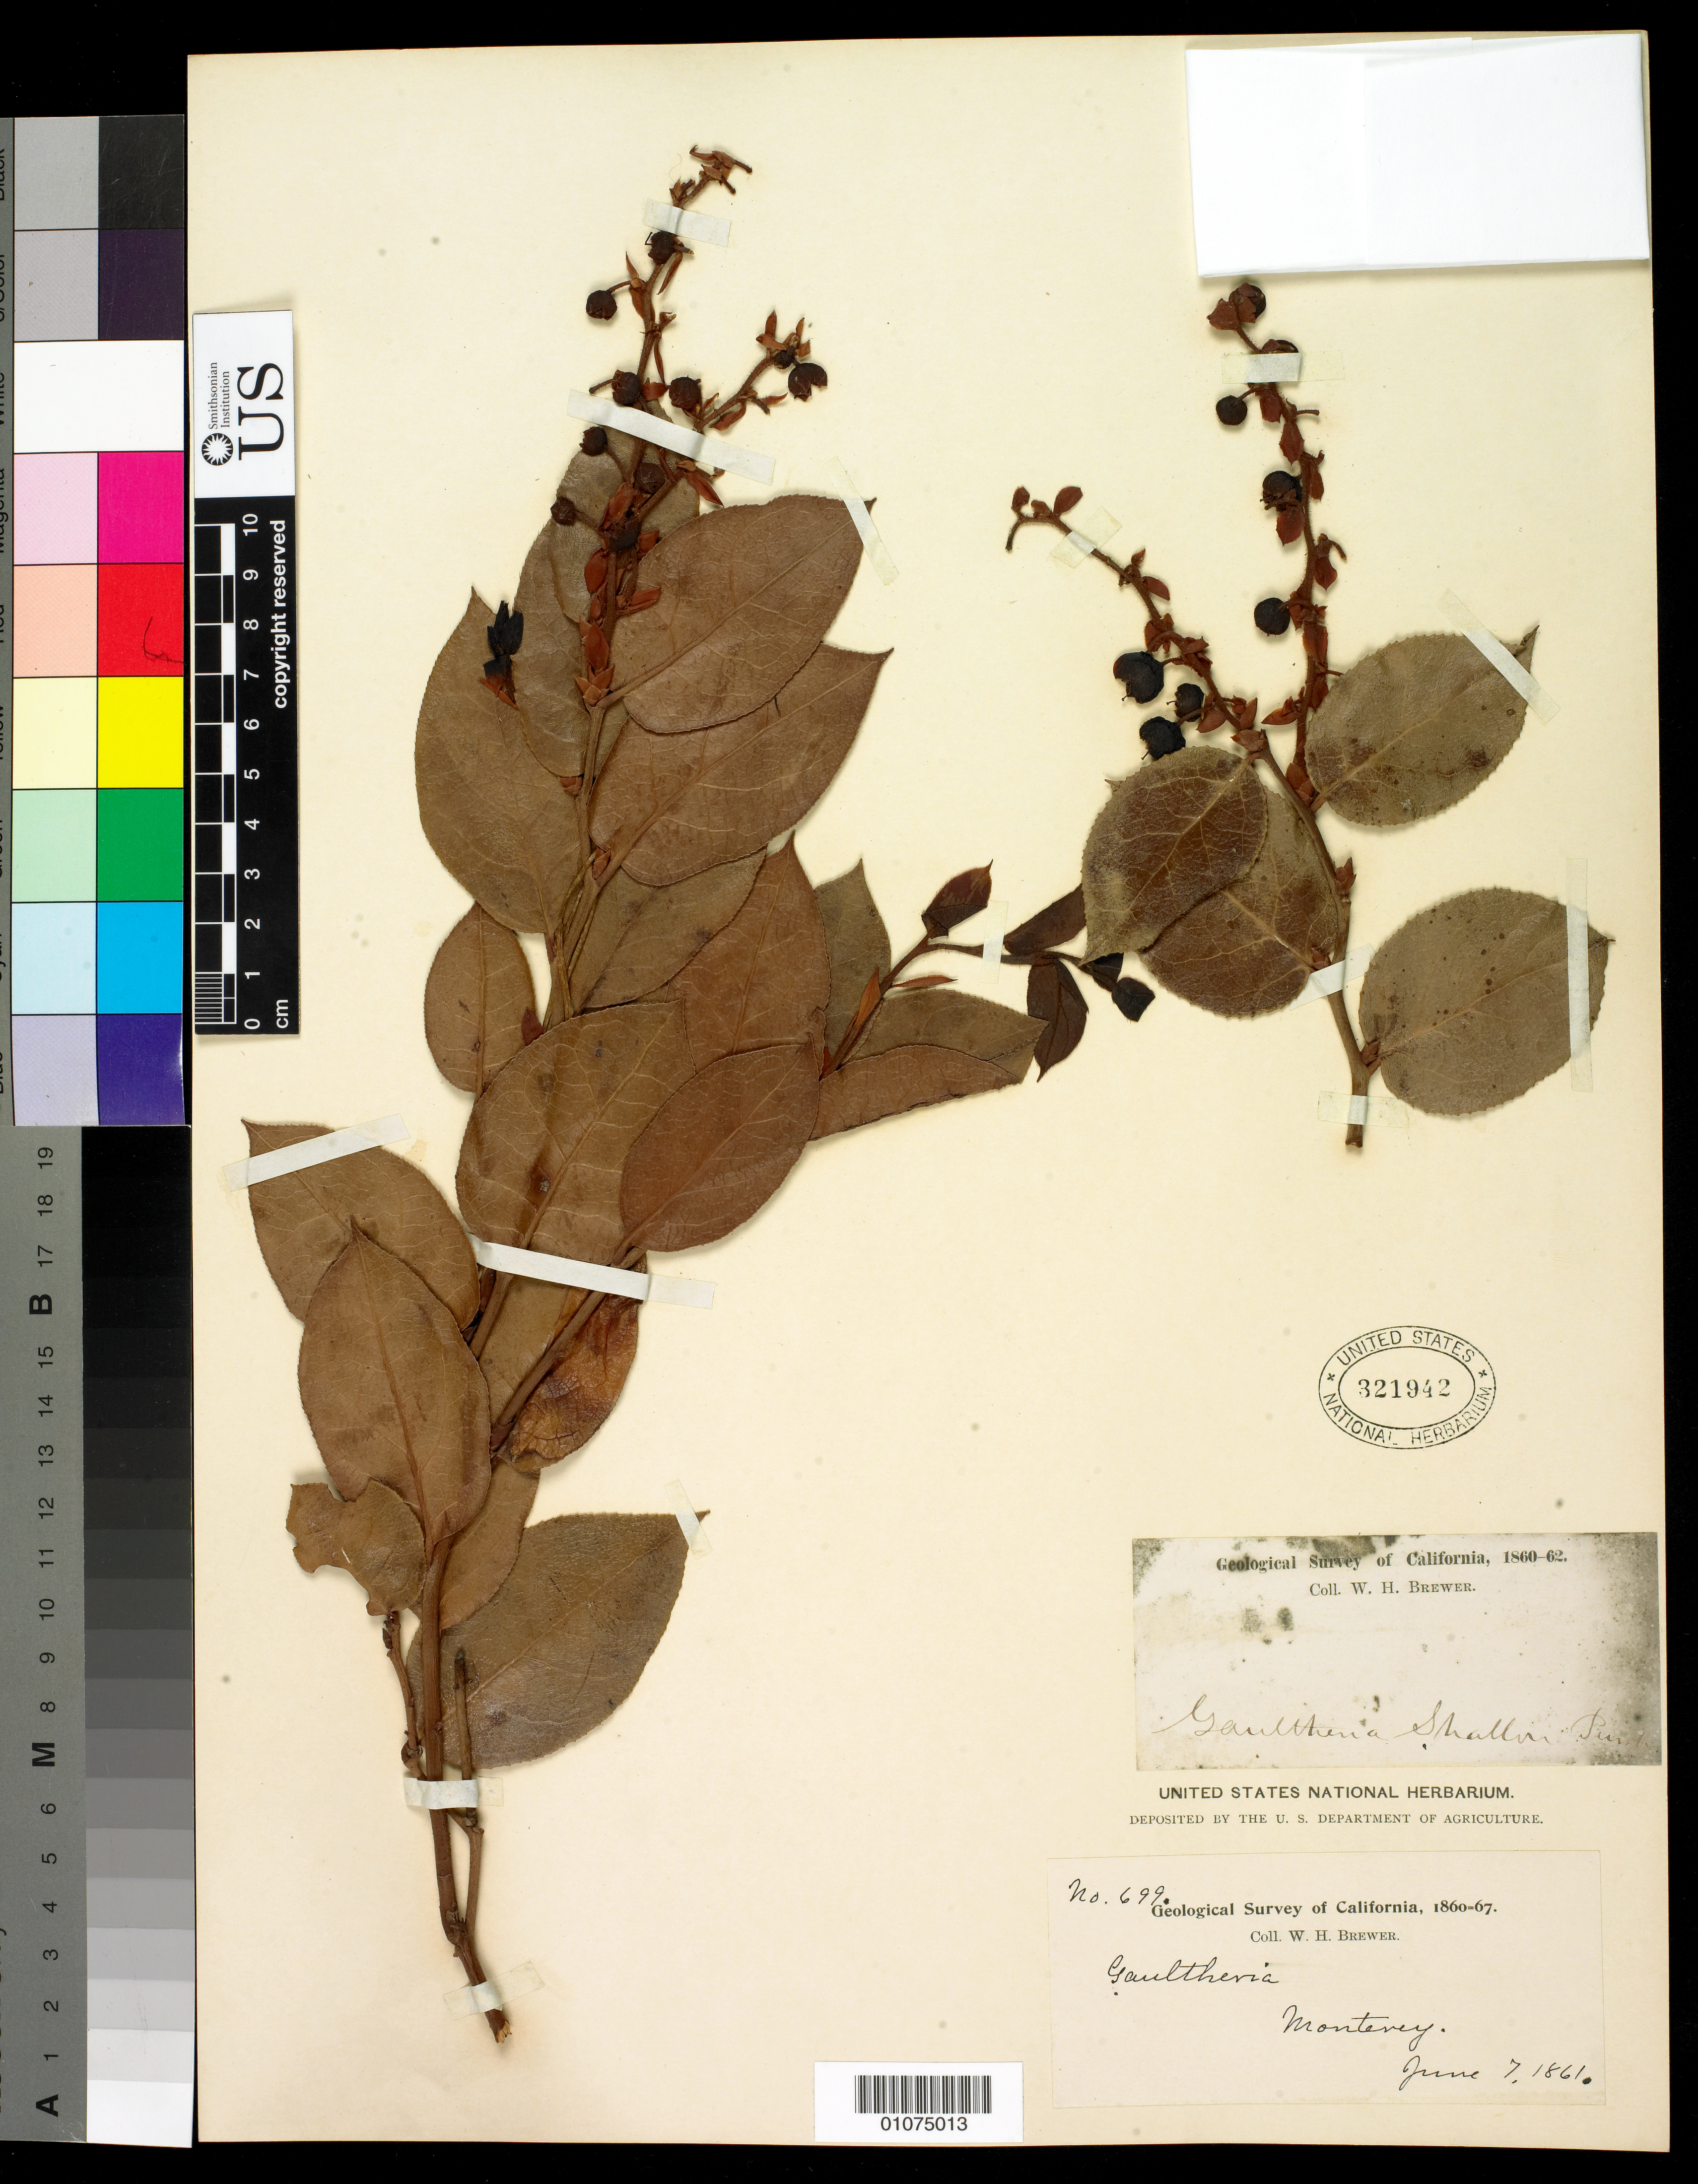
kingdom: Plantae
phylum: Tracheophyta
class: Magnoliopsida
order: Ericales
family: Ericaceae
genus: Gaultheria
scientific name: Gaultheria shallon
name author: Pursh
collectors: W. H. Brewer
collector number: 699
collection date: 1861-06-07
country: United States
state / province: California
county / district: Monterey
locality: Monterey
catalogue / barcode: US 321942